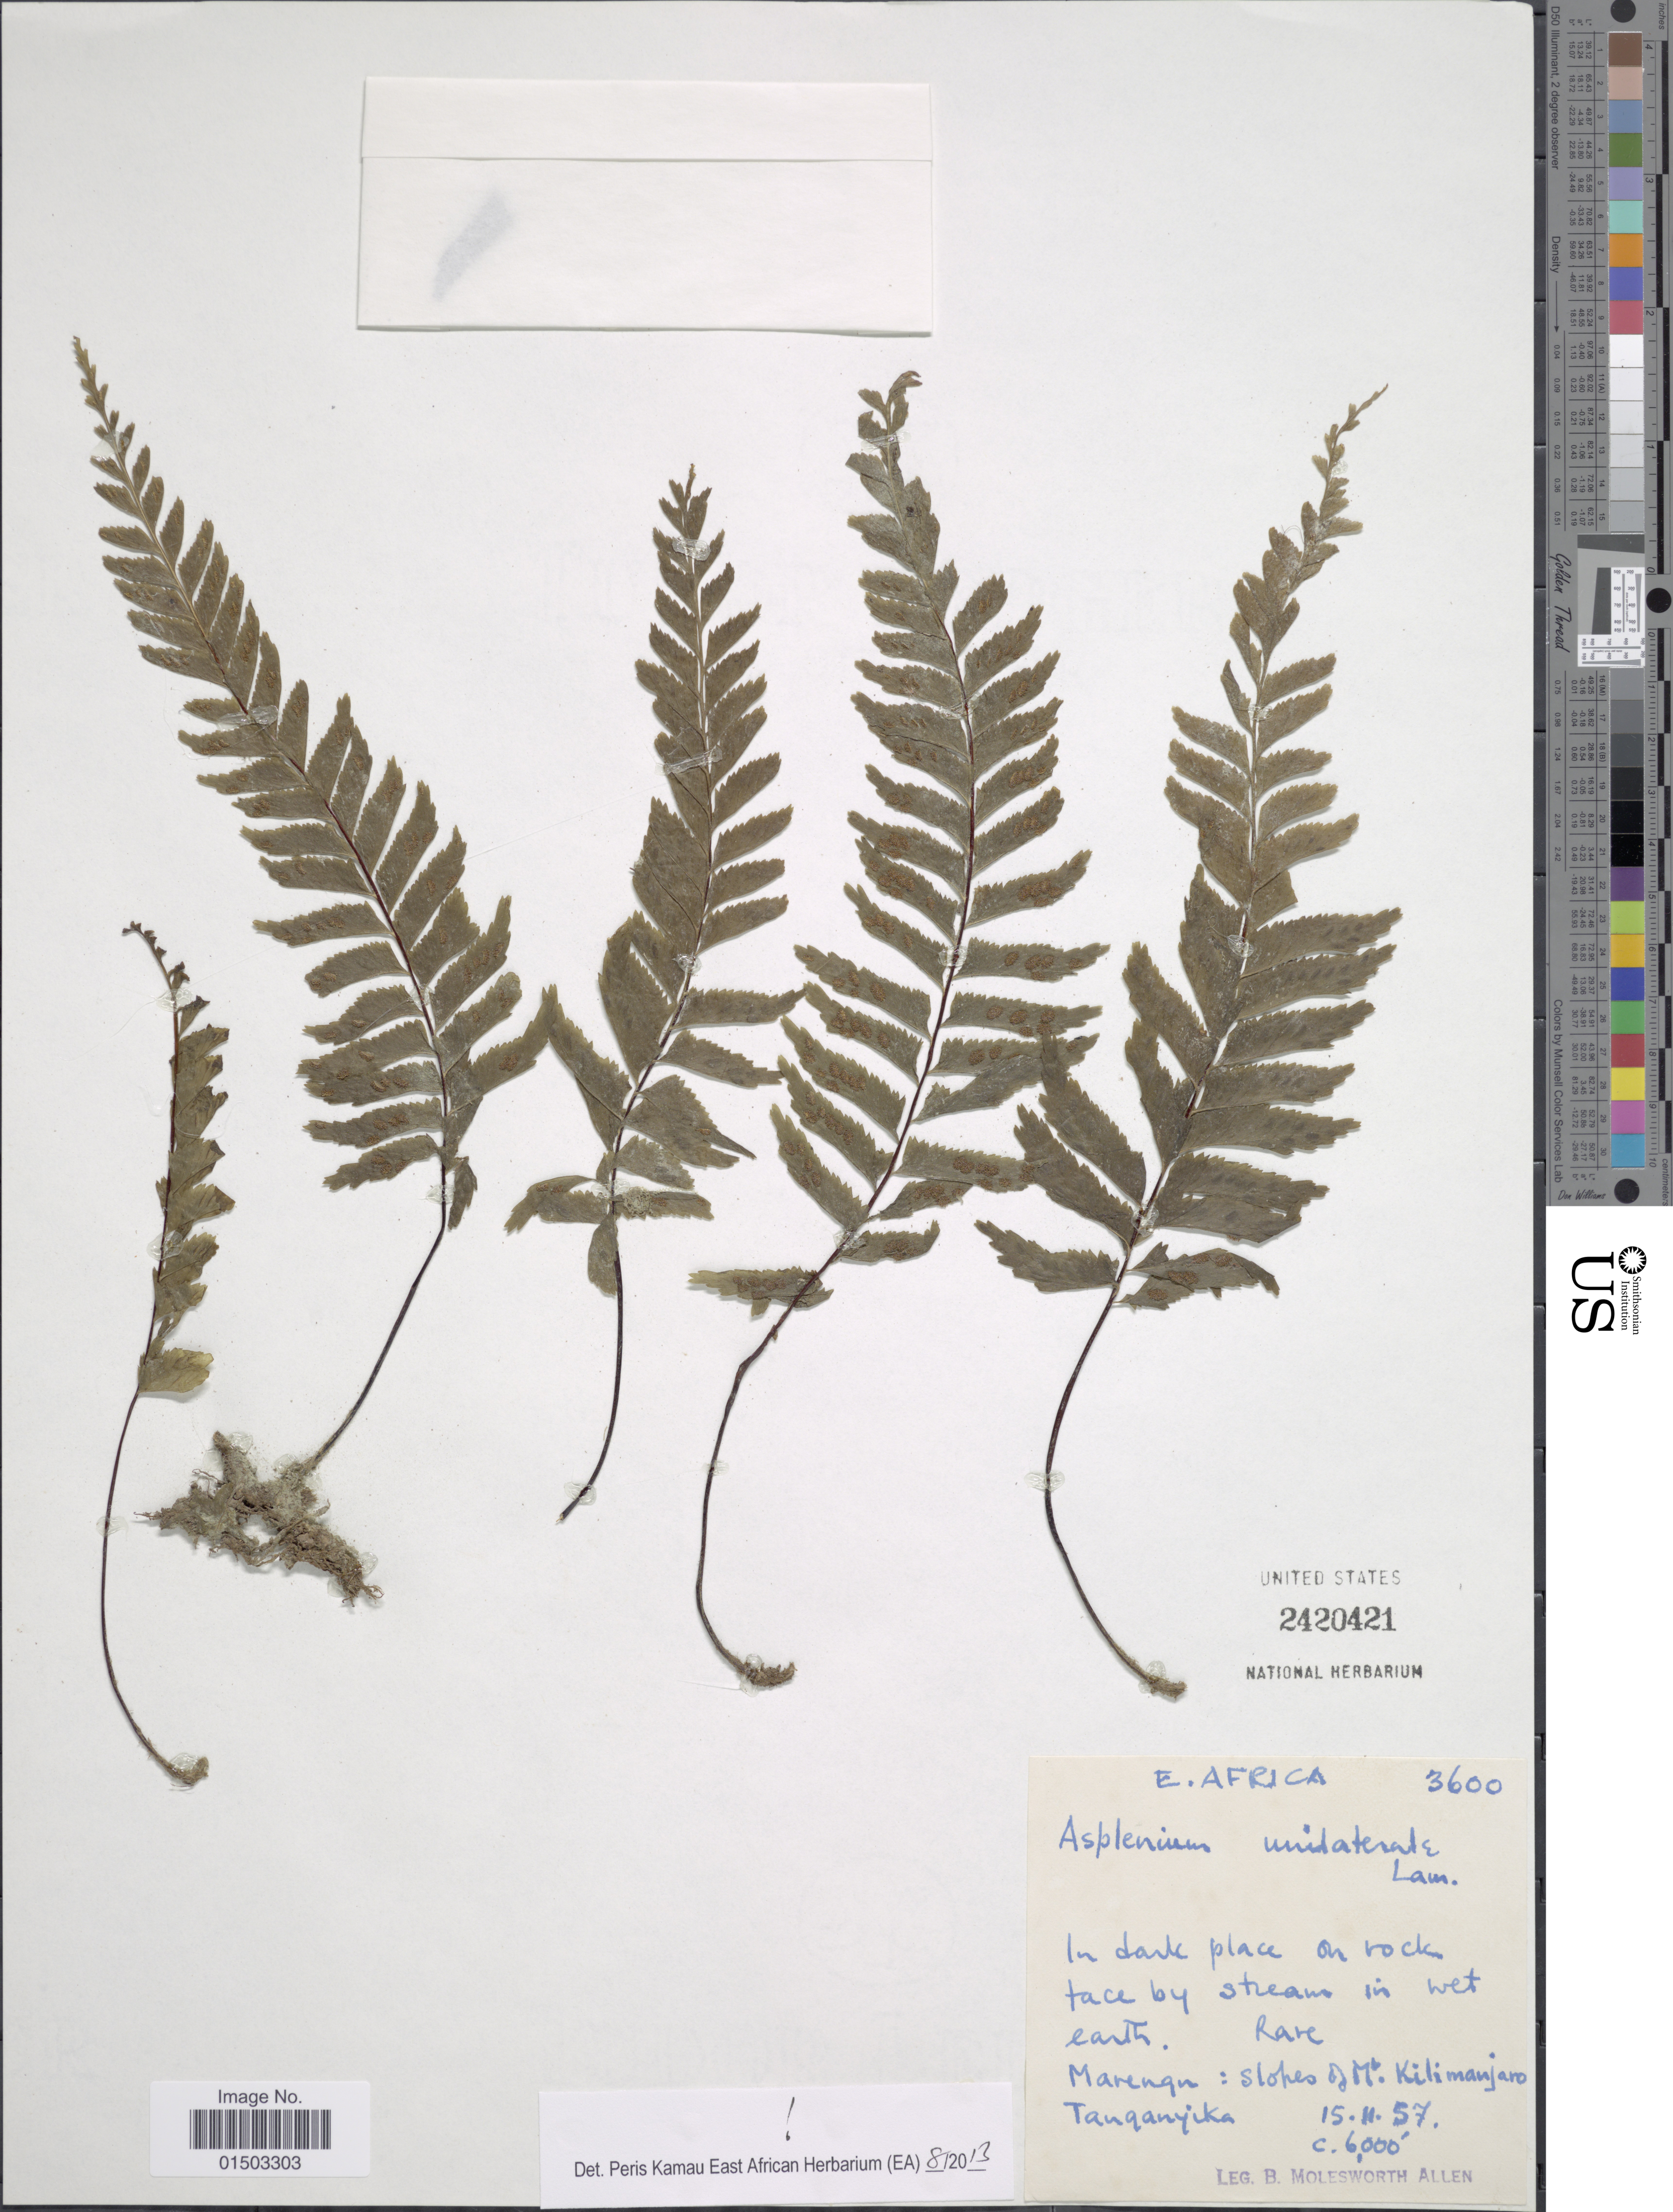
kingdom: Plantae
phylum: Tracheophyta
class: Polypodiopsida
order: Polypodiales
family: Aspleniaceae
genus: Hymenasplenium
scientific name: Hymenasplenium unilaterale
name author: (Lam.) Hayata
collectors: B. E. G. Molesworth-Allen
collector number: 3600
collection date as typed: Transcribed d/m/y: 15/11/57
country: Tanzania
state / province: Kilimanjaro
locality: Marengu [Marangu]: Slopes of Mt. Kilimanjaro, Tanganyika. E. Africa.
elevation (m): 1829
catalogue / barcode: US 2420421